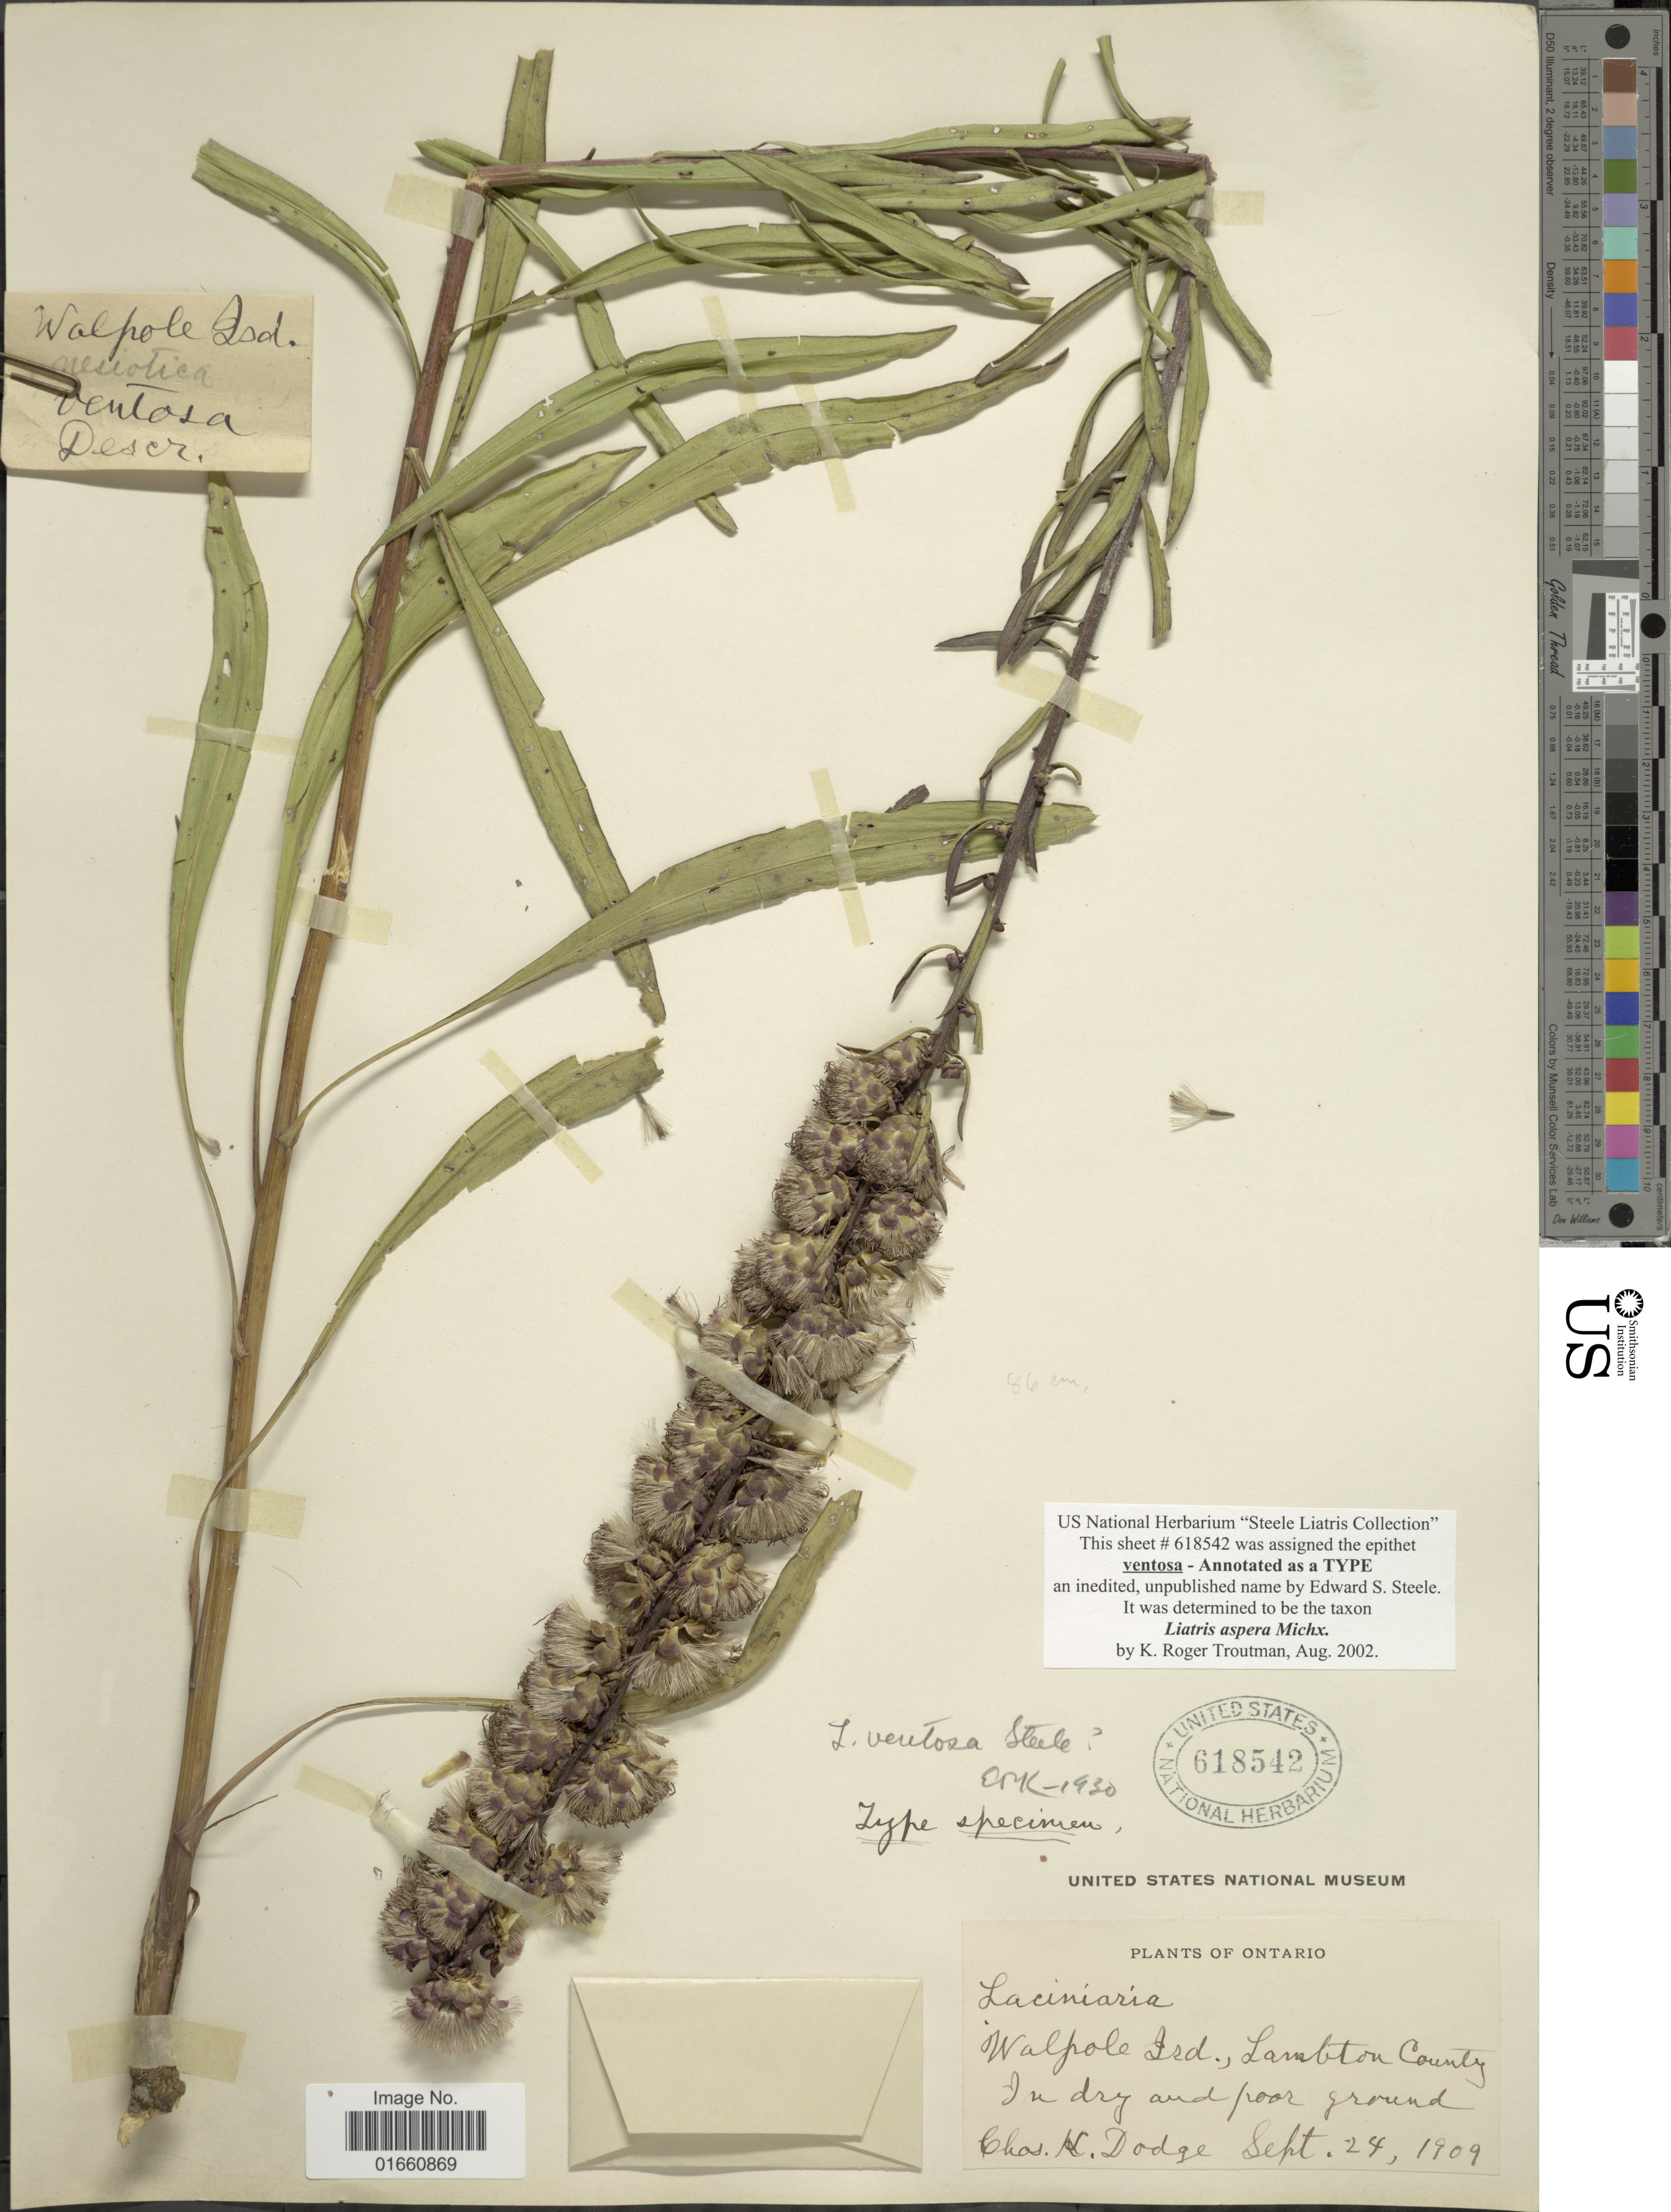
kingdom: Plantae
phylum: Tracheophyta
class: Magnoliopsida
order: Asterales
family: Asteraceae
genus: Liatris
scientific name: Liatris aspera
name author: Michx.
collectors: C. K. Dodge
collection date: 1909-09-24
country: Canada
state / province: Ontario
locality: Walpole Ird. Lambton County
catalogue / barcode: US 618542